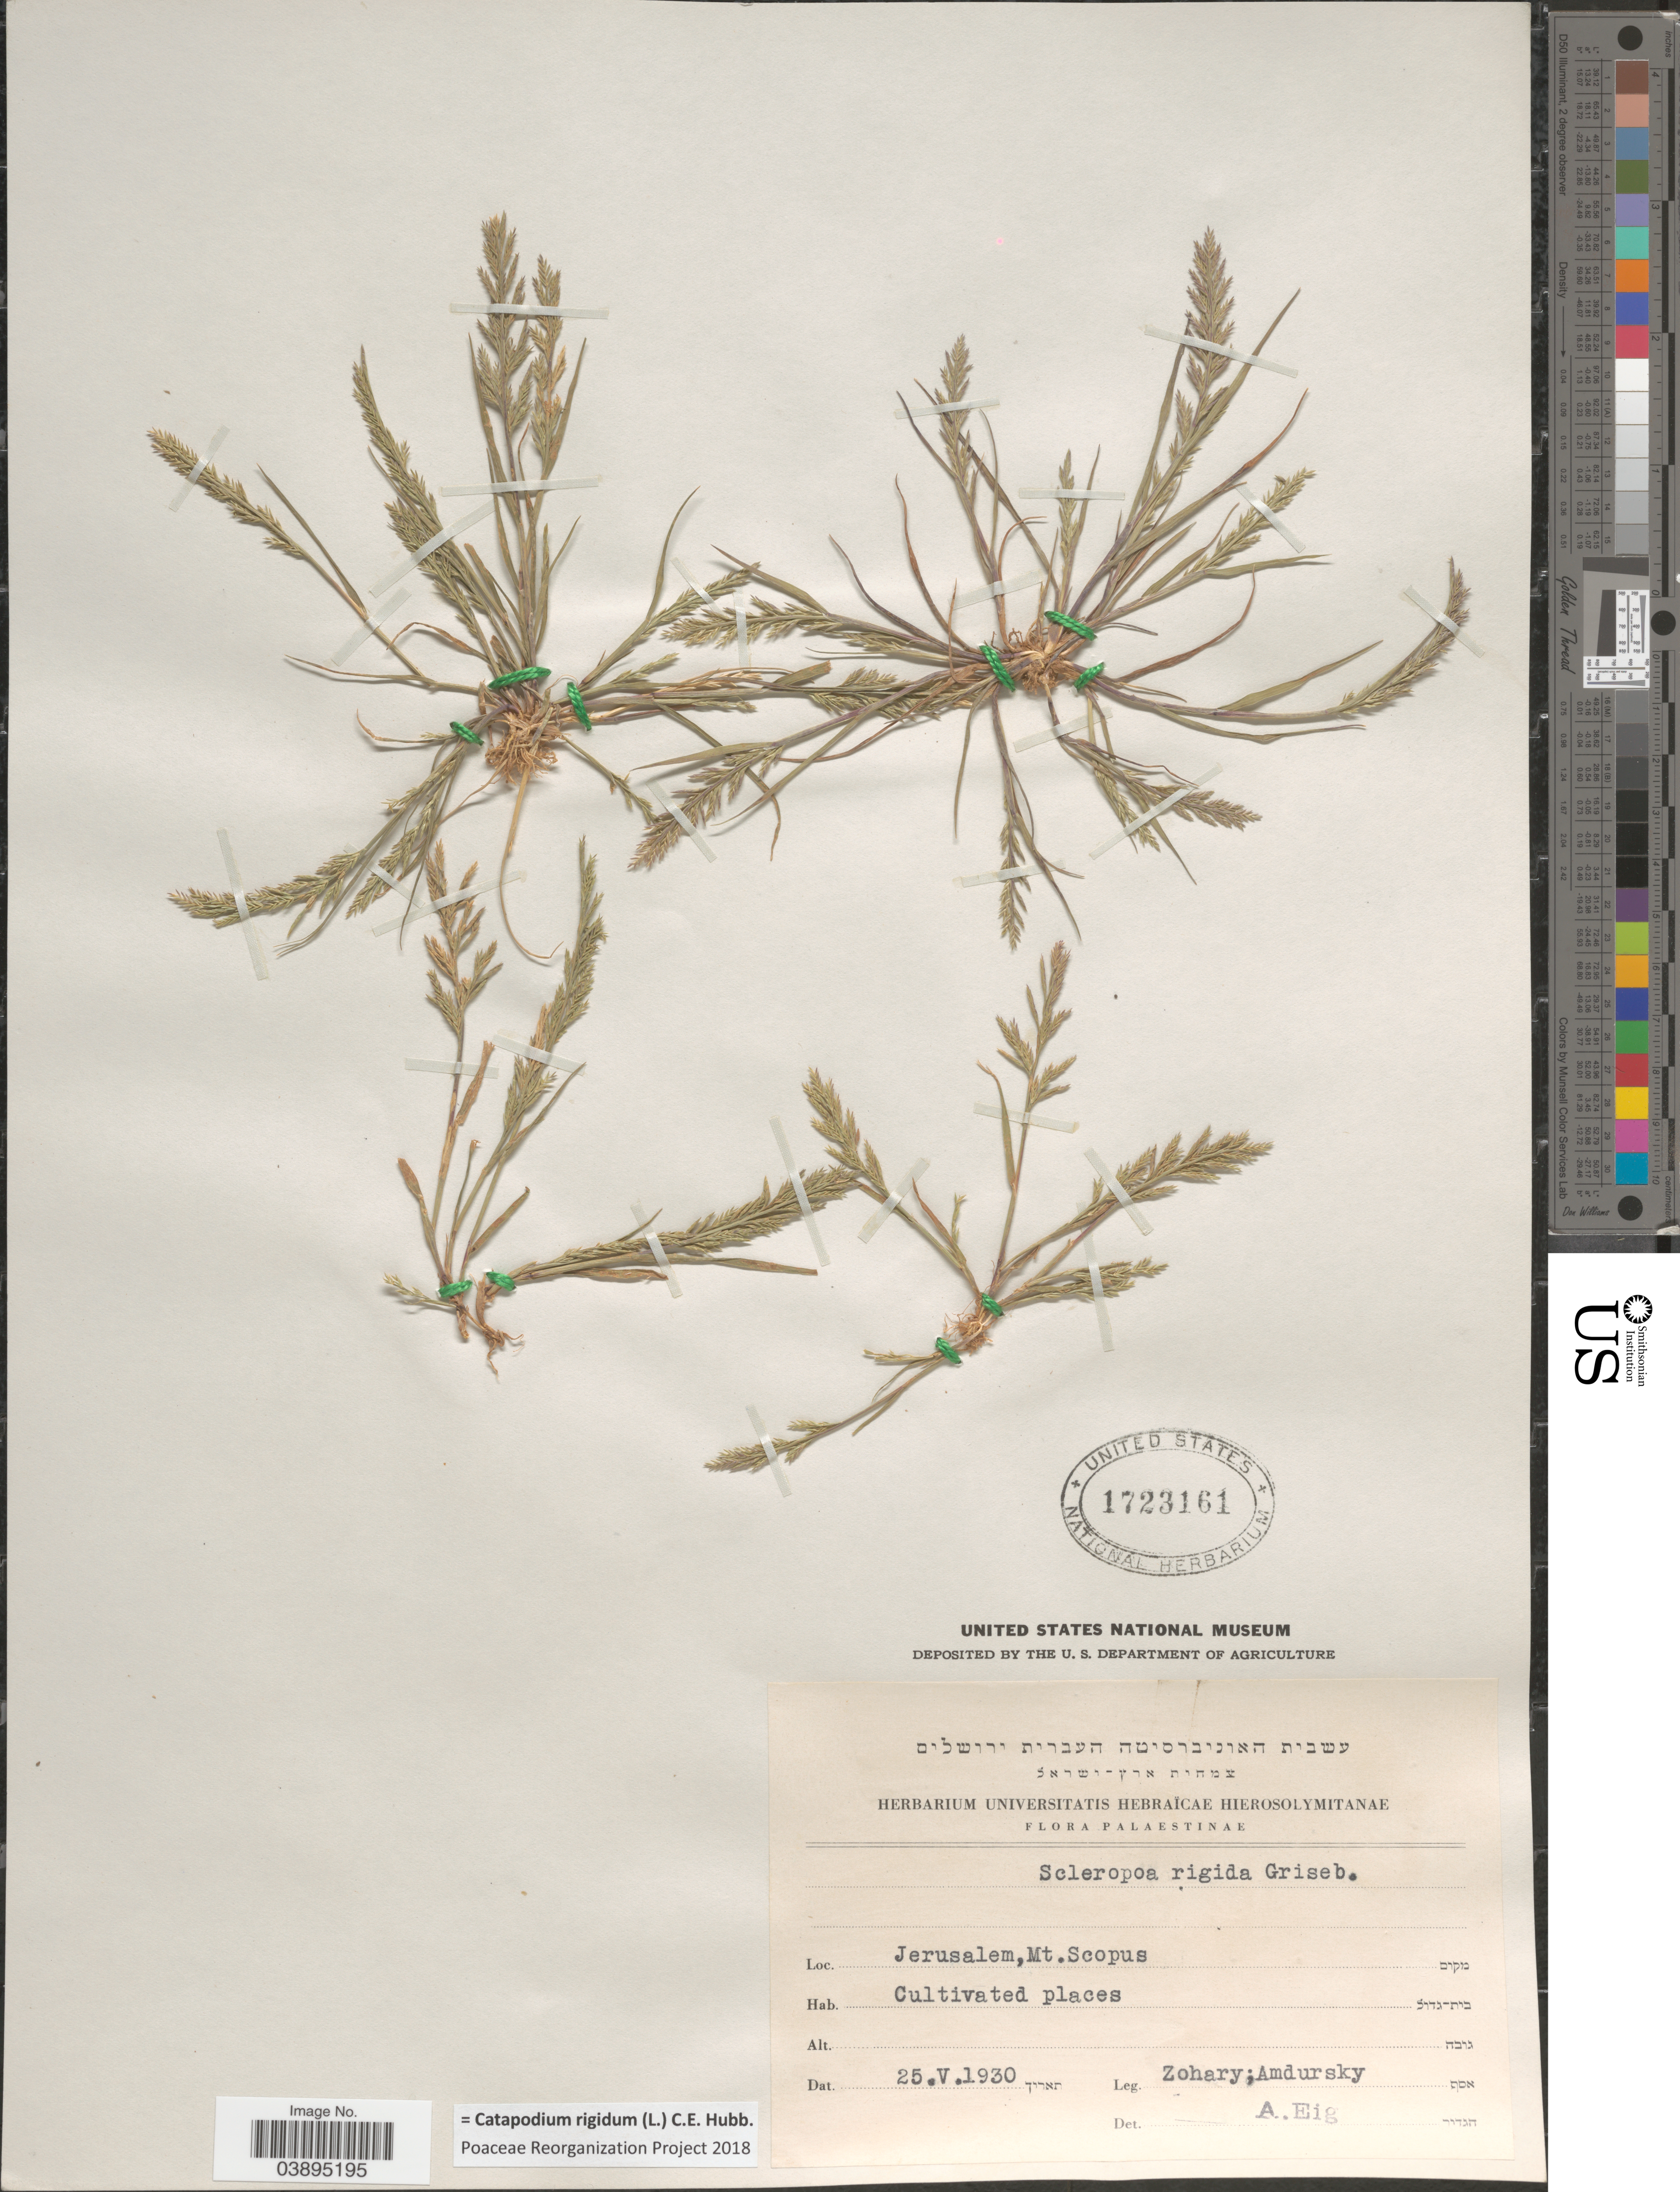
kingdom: Plantae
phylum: Tracheophyta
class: Liliopsida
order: Poales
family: Poaceae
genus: Catapodium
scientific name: Catapodium rigidum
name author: (L.) C.E. Hubb.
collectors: Zohary & Amdursky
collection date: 1930-05-25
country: Israel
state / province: Jerusalem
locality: Palaestinae. Mt. Scopus.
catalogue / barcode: US 1723161